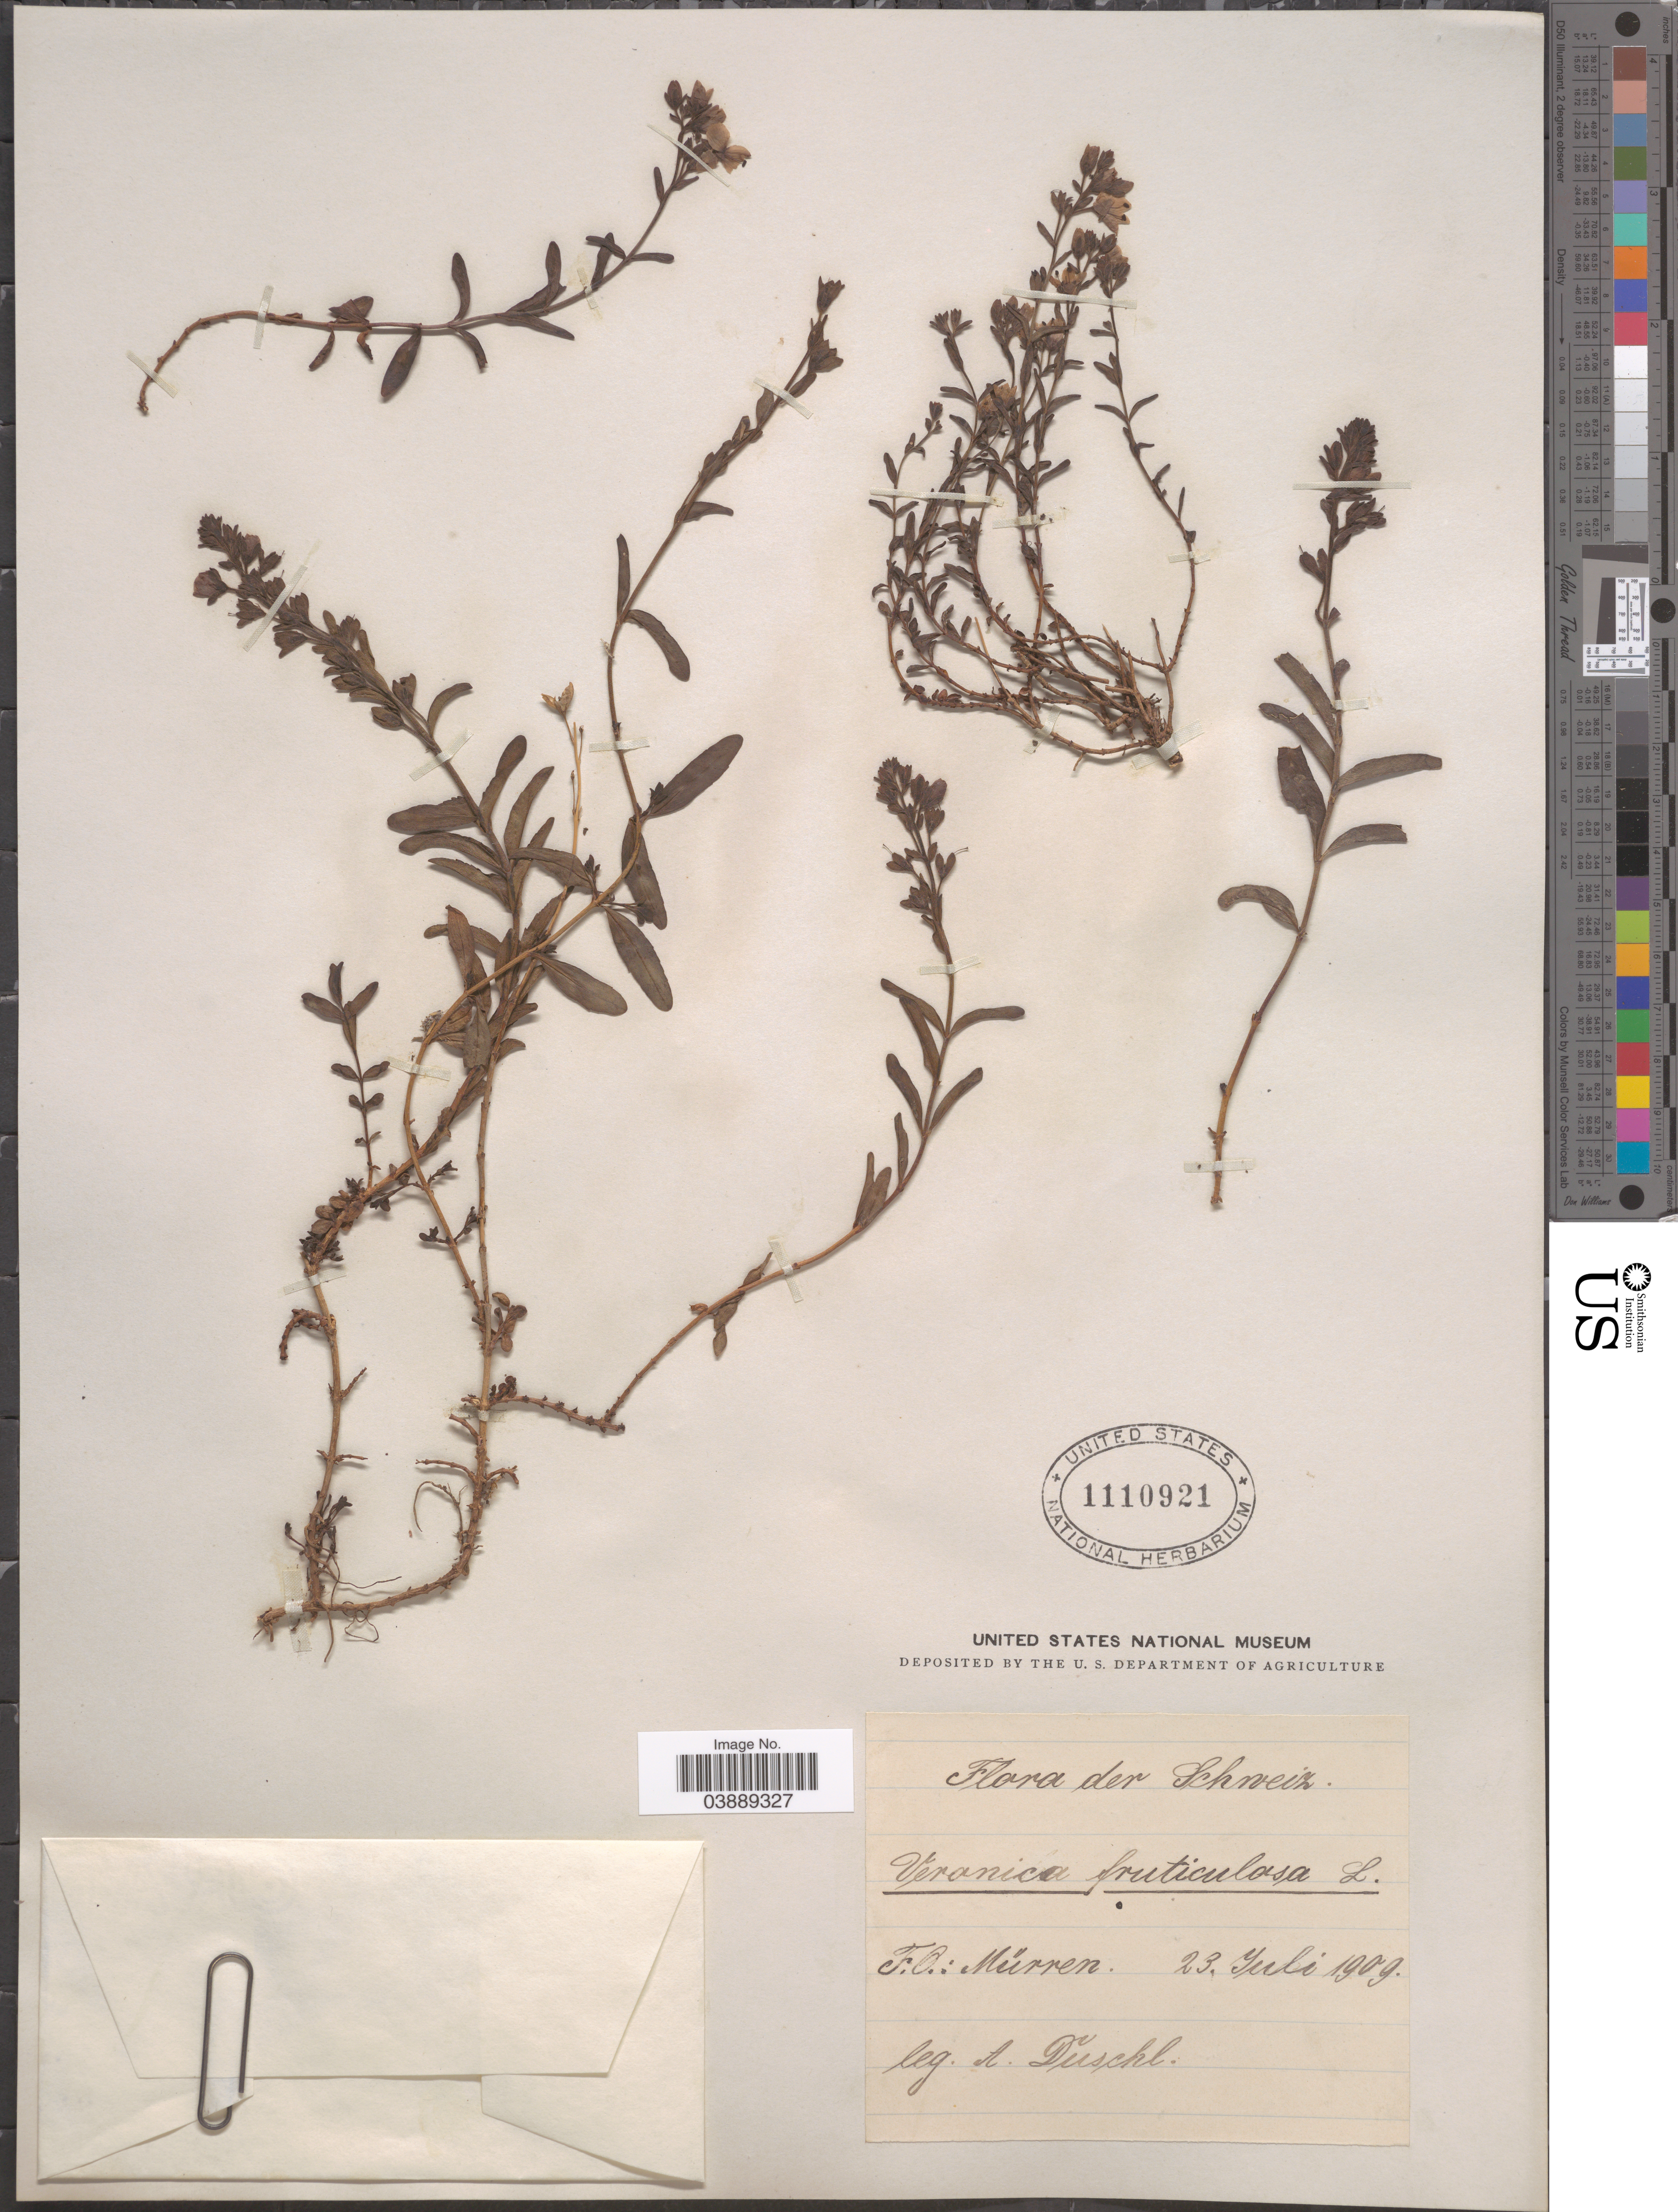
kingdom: Plantae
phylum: Tracheophyta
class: Magnoliopsida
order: Lamiales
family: Plantaginaceae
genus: Veronica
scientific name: Veronica fruticulosa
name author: L.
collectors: A. Duschl.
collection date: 1909-07-23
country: Switzerland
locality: Schweiz. F. O: Mürren.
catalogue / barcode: US 1110921